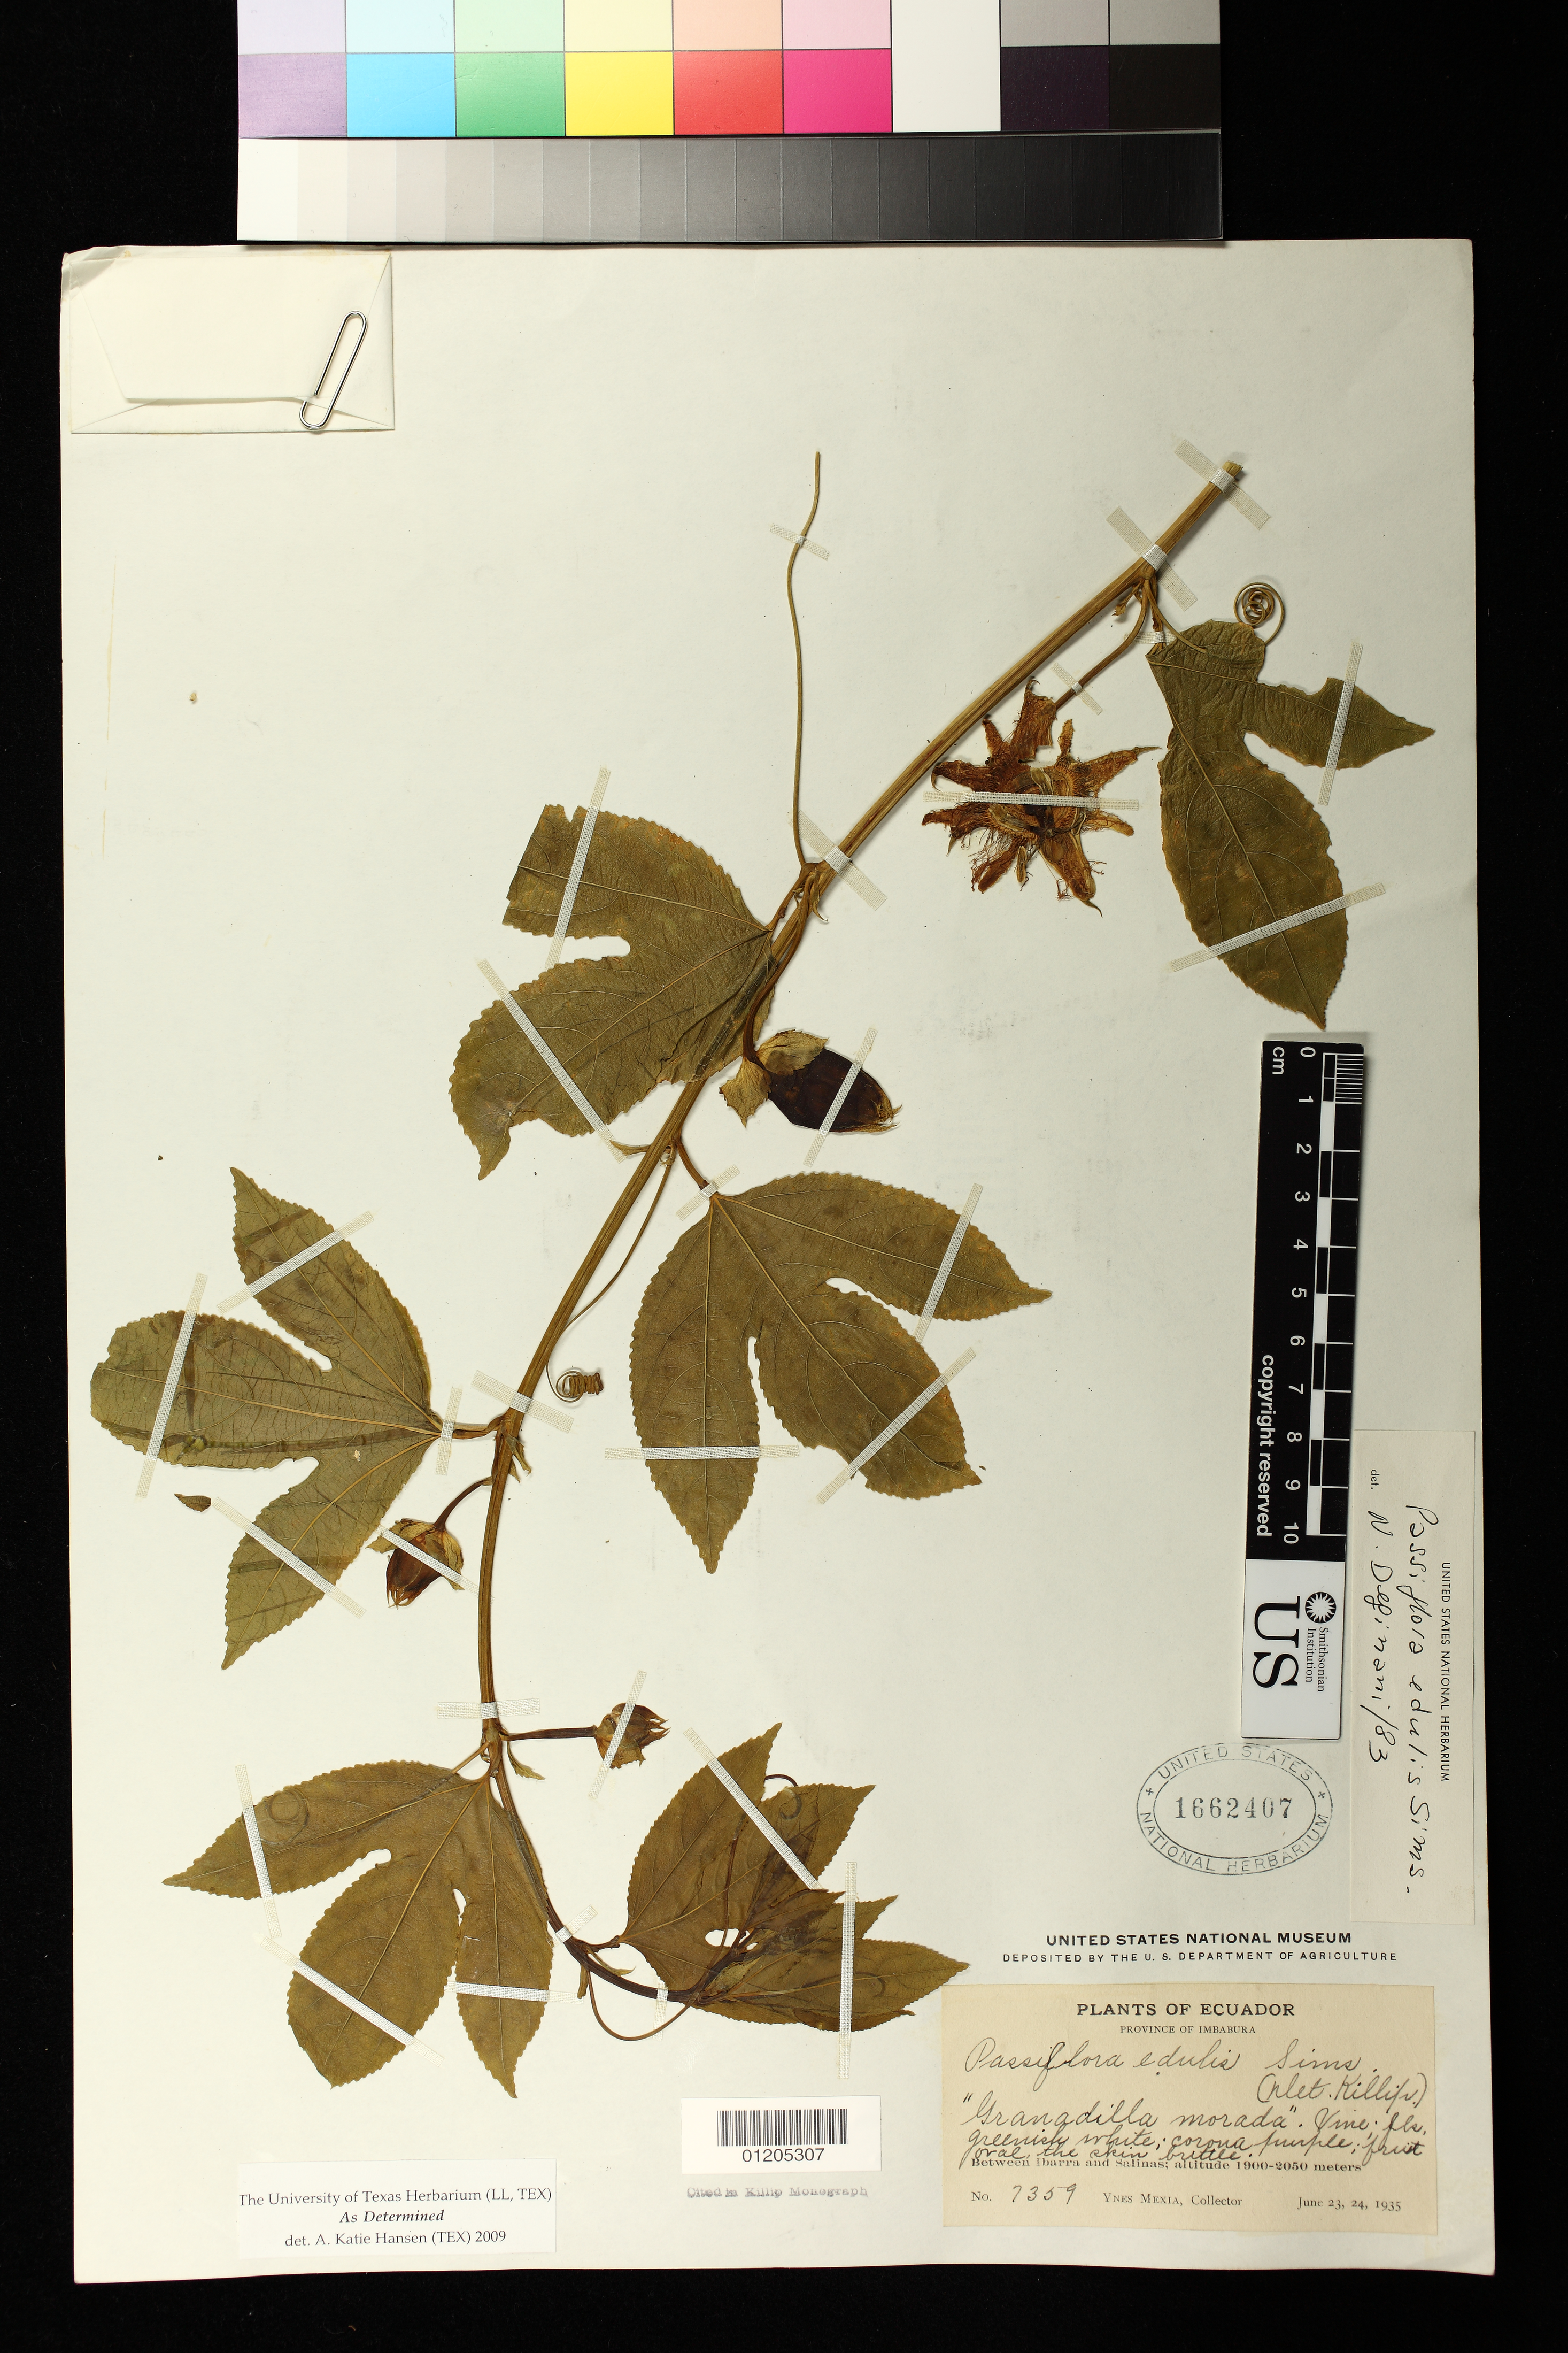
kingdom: Plantae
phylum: Tracheophyta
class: Magnoliopsida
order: Malpighiales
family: Passifloraceae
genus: Passiflora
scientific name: Passiflora edulis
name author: Sims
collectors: Y. Mexia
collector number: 7359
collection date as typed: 23 Jun 1935 to 24 Jun 1935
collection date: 1935-06-23/1935-06-24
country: Ecuador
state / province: Imbabura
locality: Between Ibarra and Salinas.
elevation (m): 1900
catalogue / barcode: US 1662407